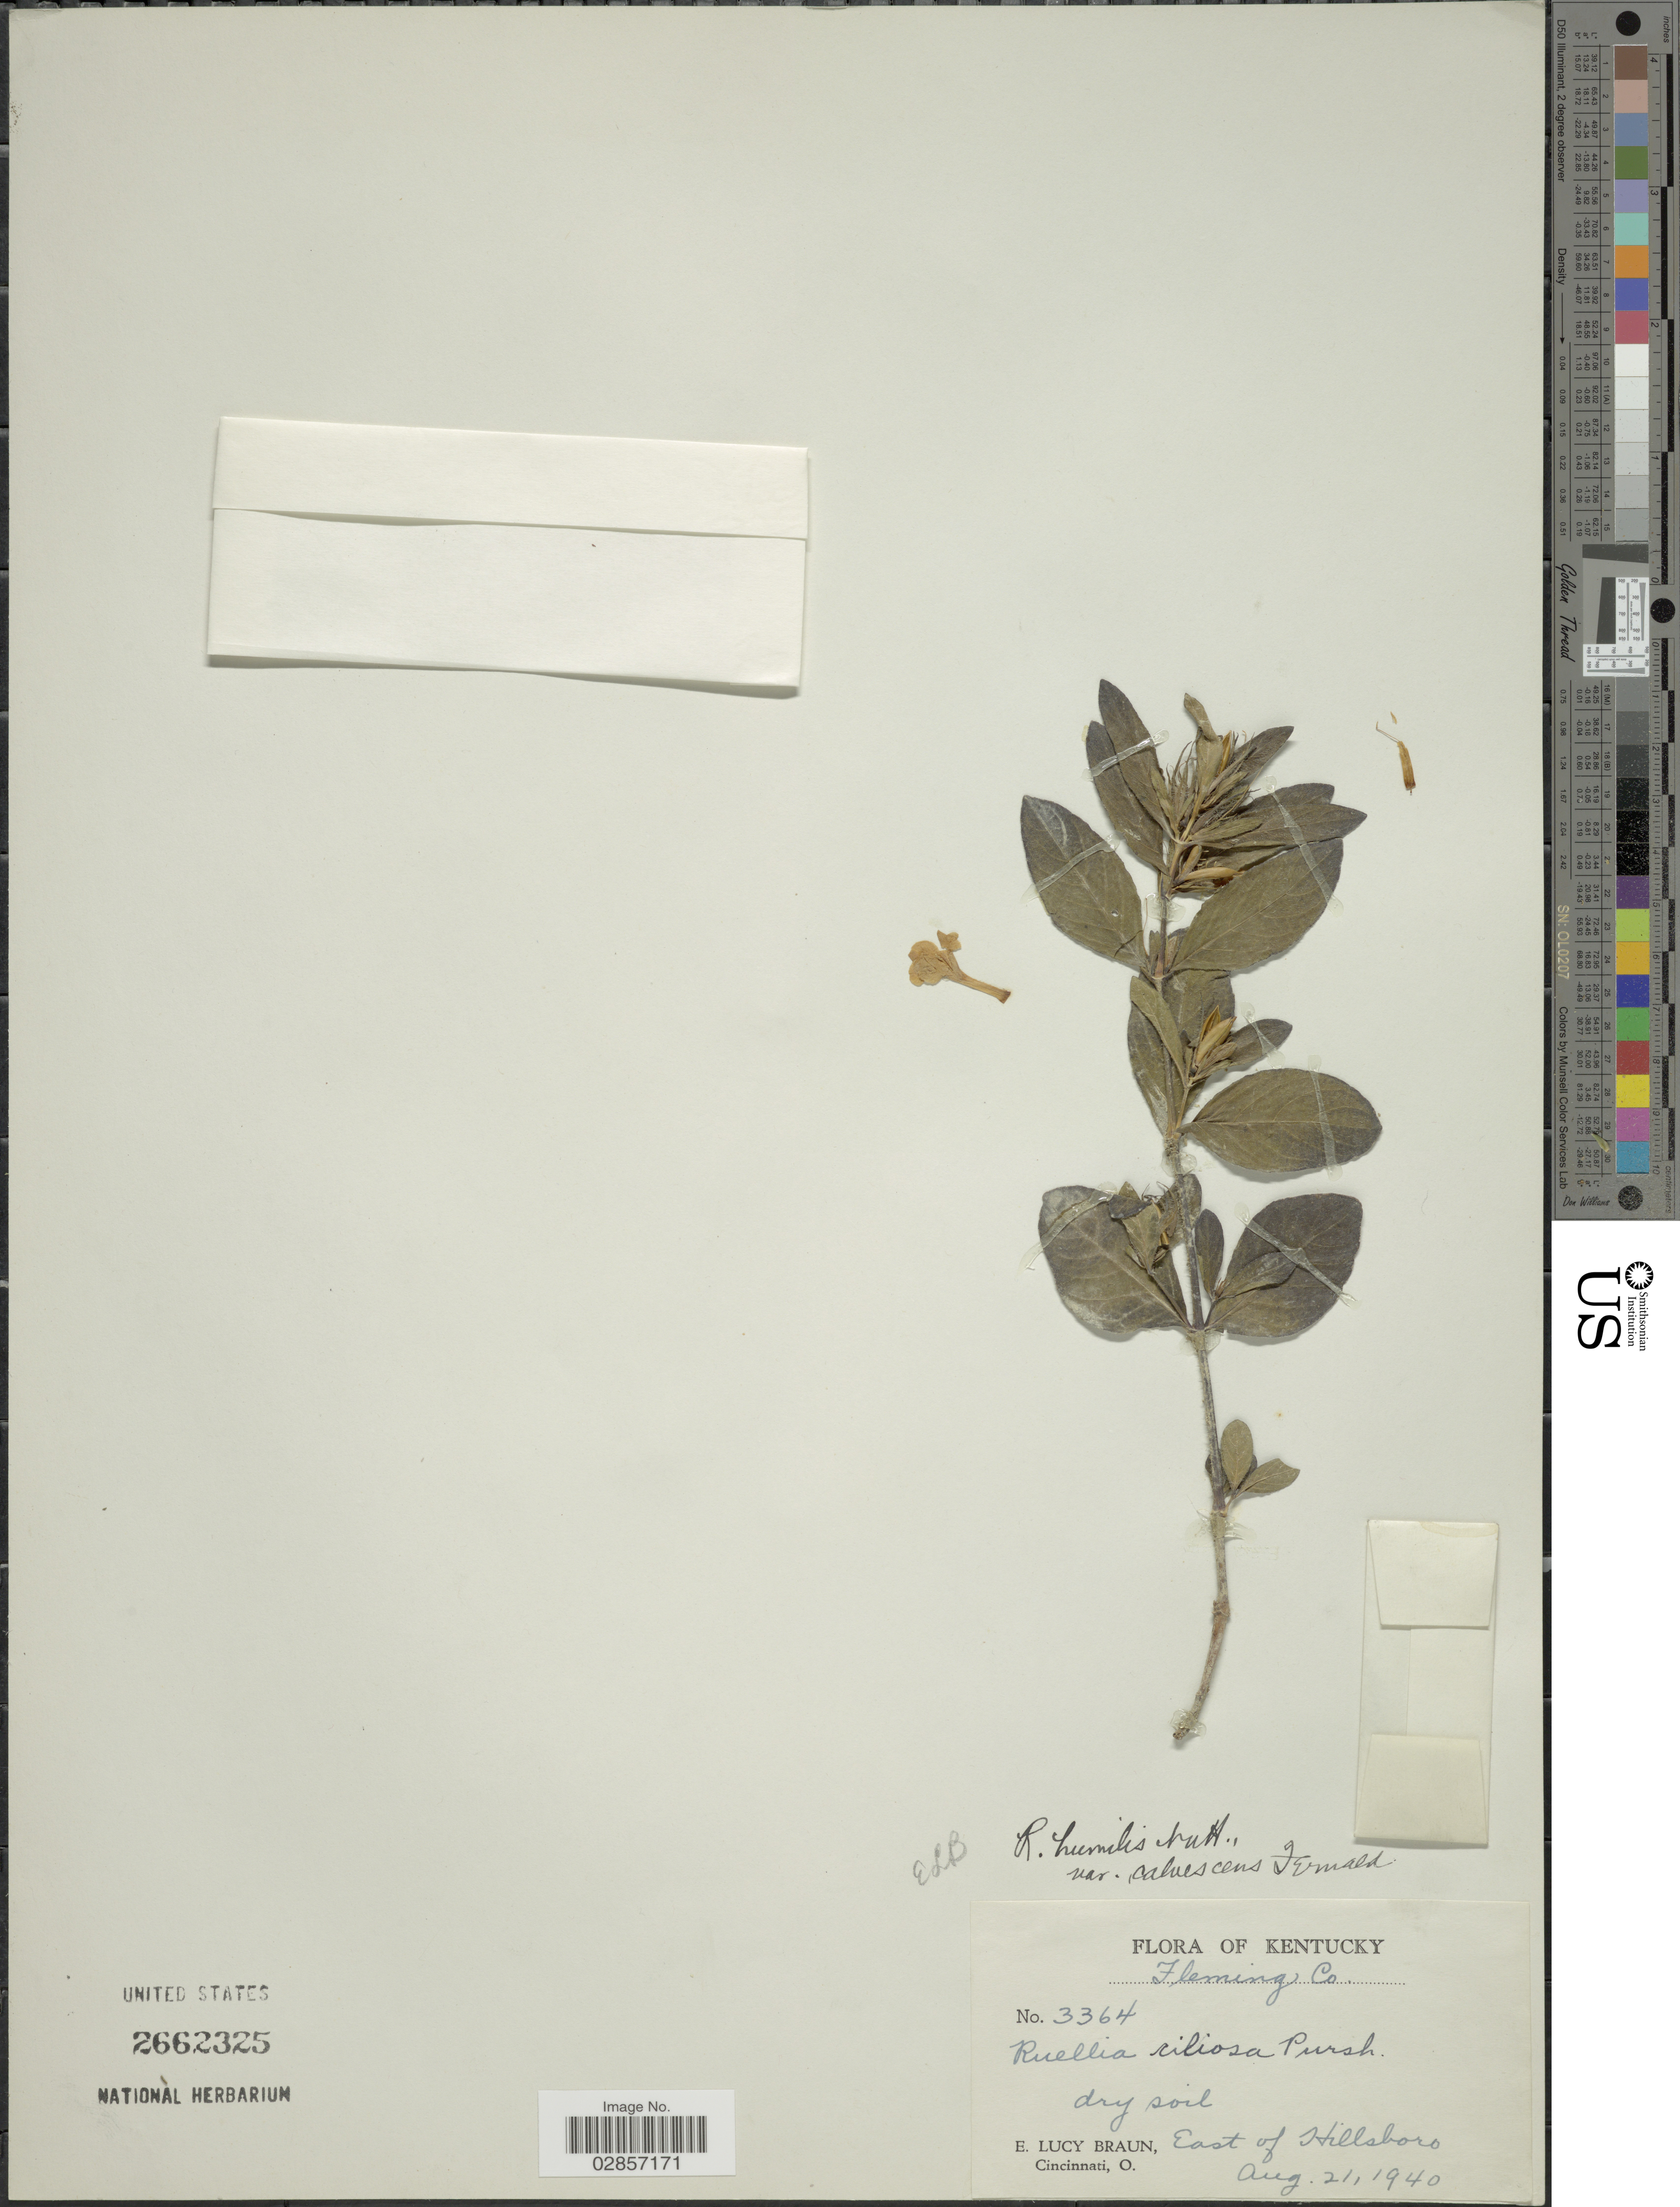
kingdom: Plantae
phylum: Tracheophyta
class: Magnoliopsida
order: Lamiales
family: Acanthaceae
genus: Ruellia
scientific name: Ruellia humilis var. calvescens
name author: Fernald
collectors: E. L. Braun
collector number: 3364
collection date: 1940-08-21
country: United States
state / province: Kentucky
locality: Fleming Co, East of Hillsboro.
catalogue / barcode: US 2662325